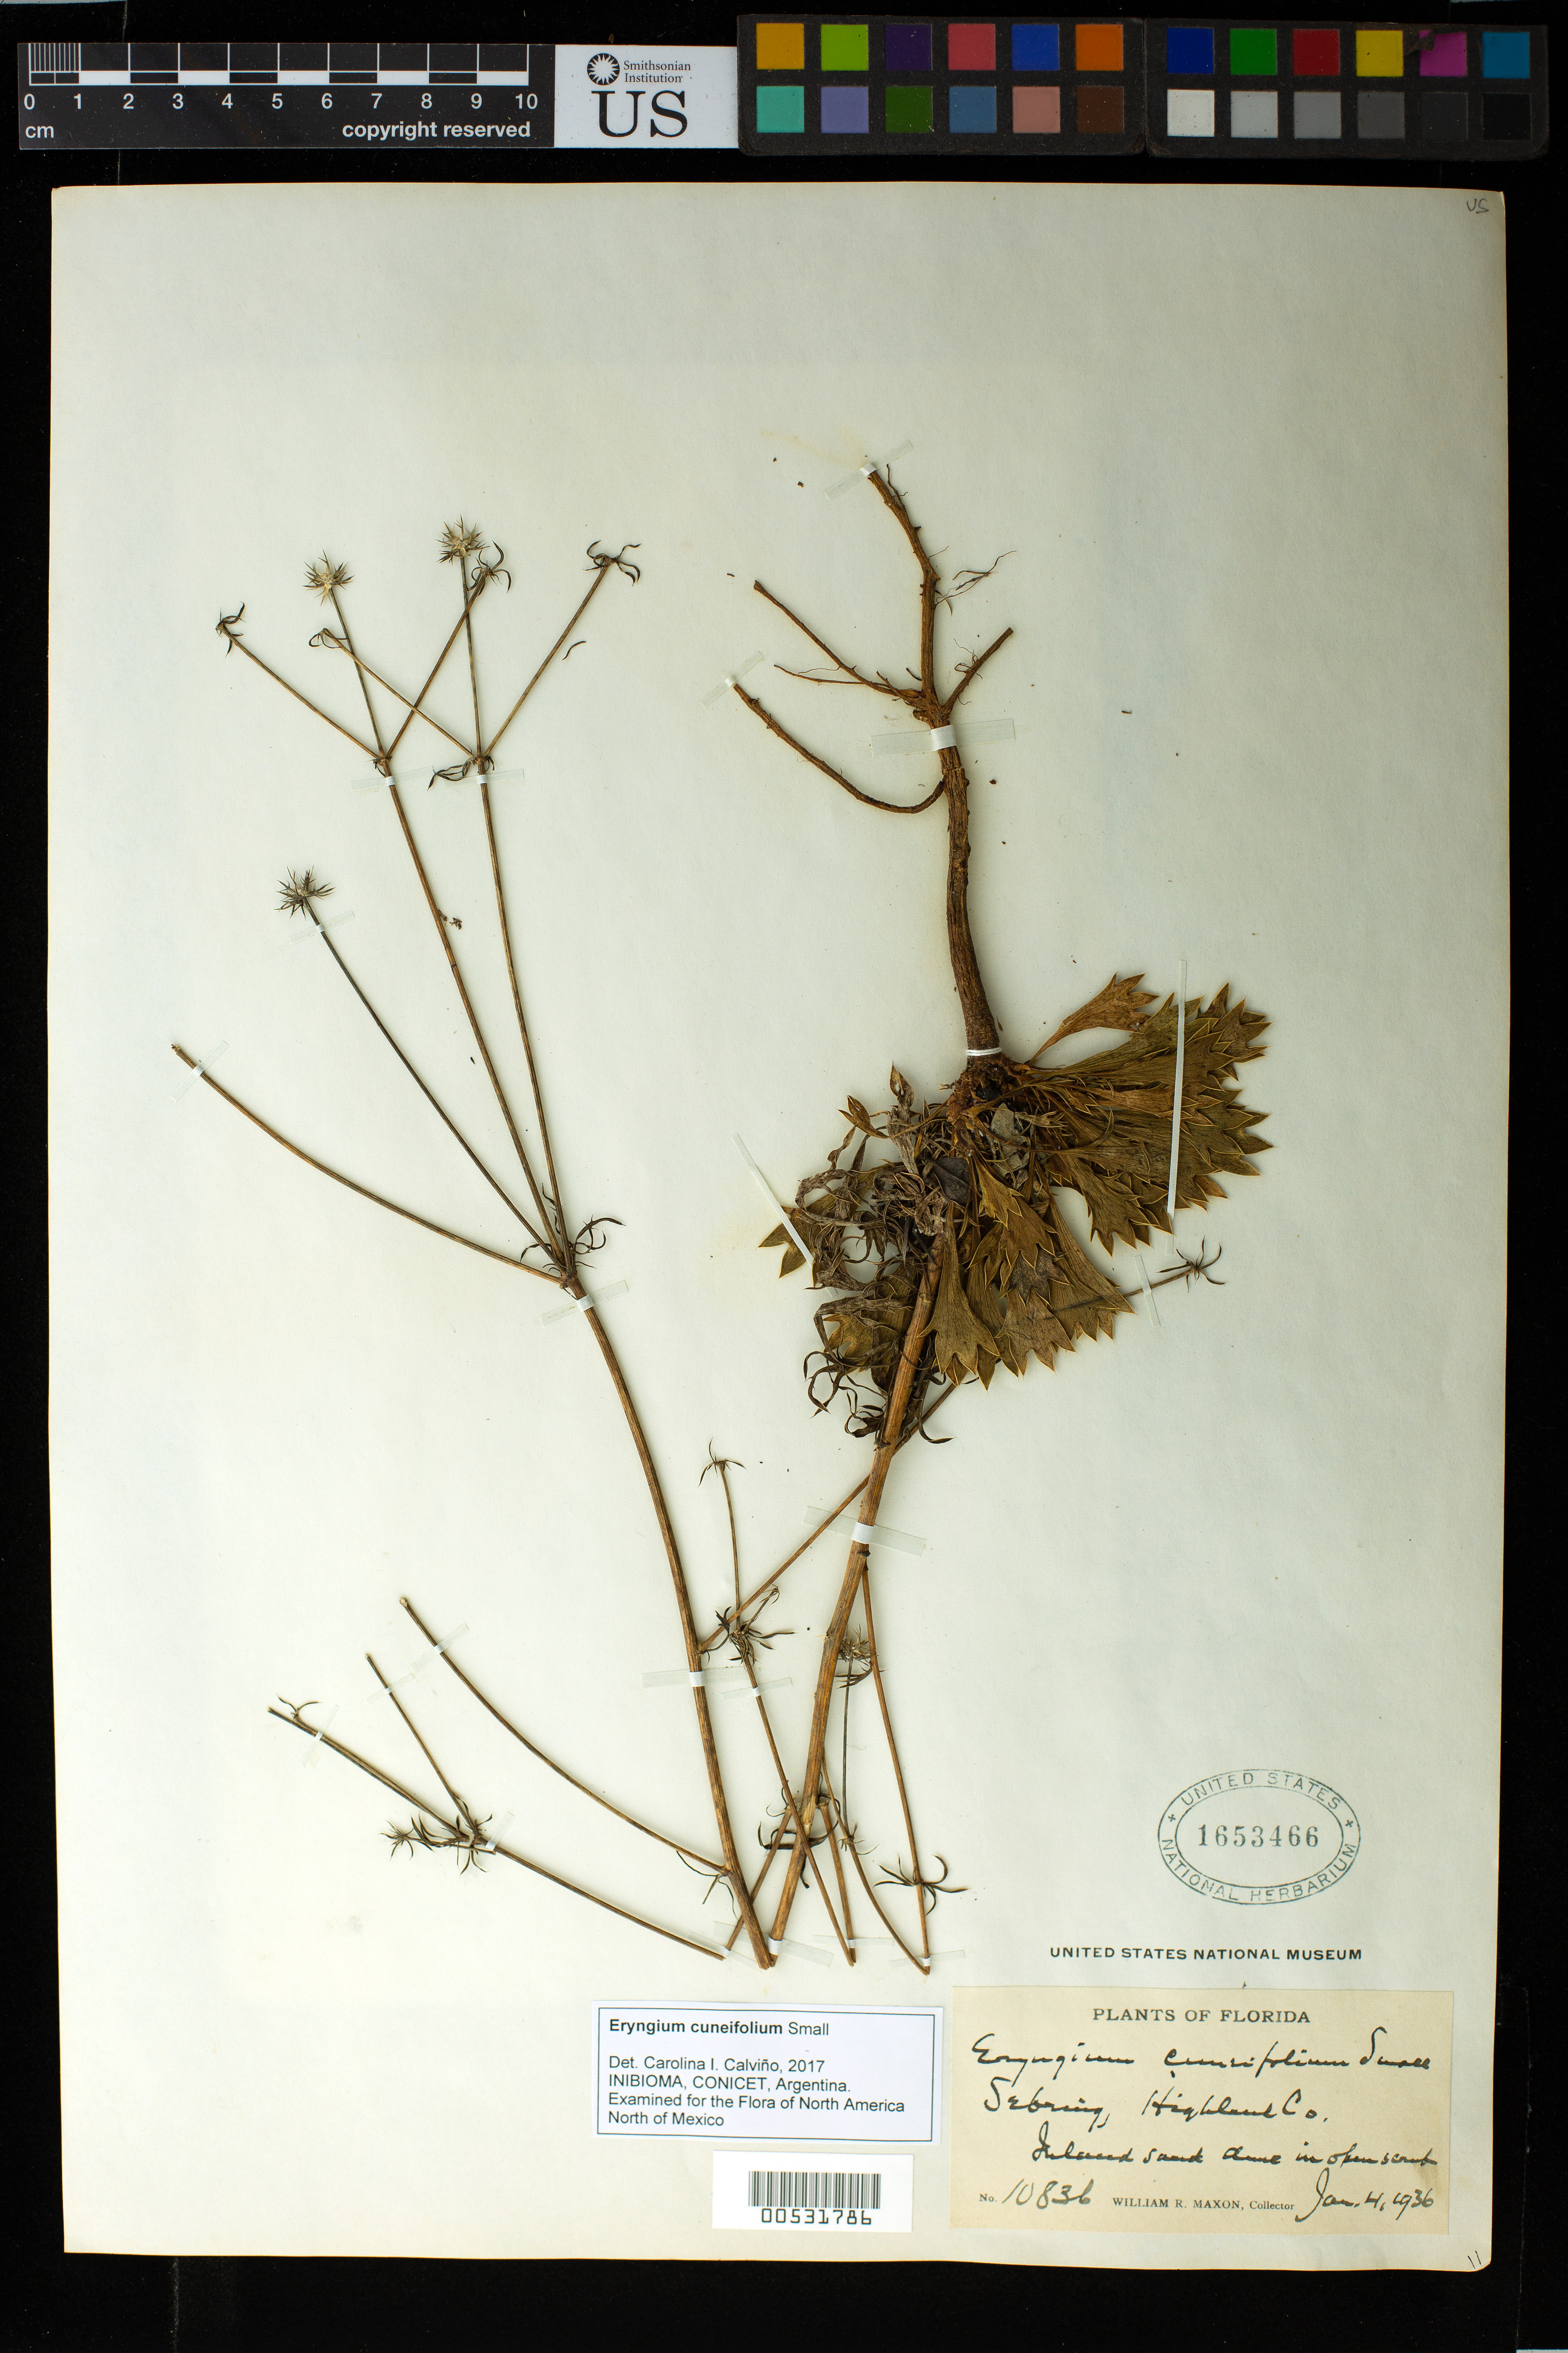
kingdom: Plantae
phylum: Tracheophyta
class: Magnoliopsida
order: Apiales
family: Apiaceae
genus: Eryngium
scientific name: Eryngium cuneifolium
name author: Small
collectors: W. R. Maxon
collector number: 10836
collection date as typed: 04 Jan 1936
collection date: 1936-01-04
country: United States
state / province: Florida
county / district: Highlands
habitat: Inland sand dune in open scrub.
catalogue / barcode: US 1653466